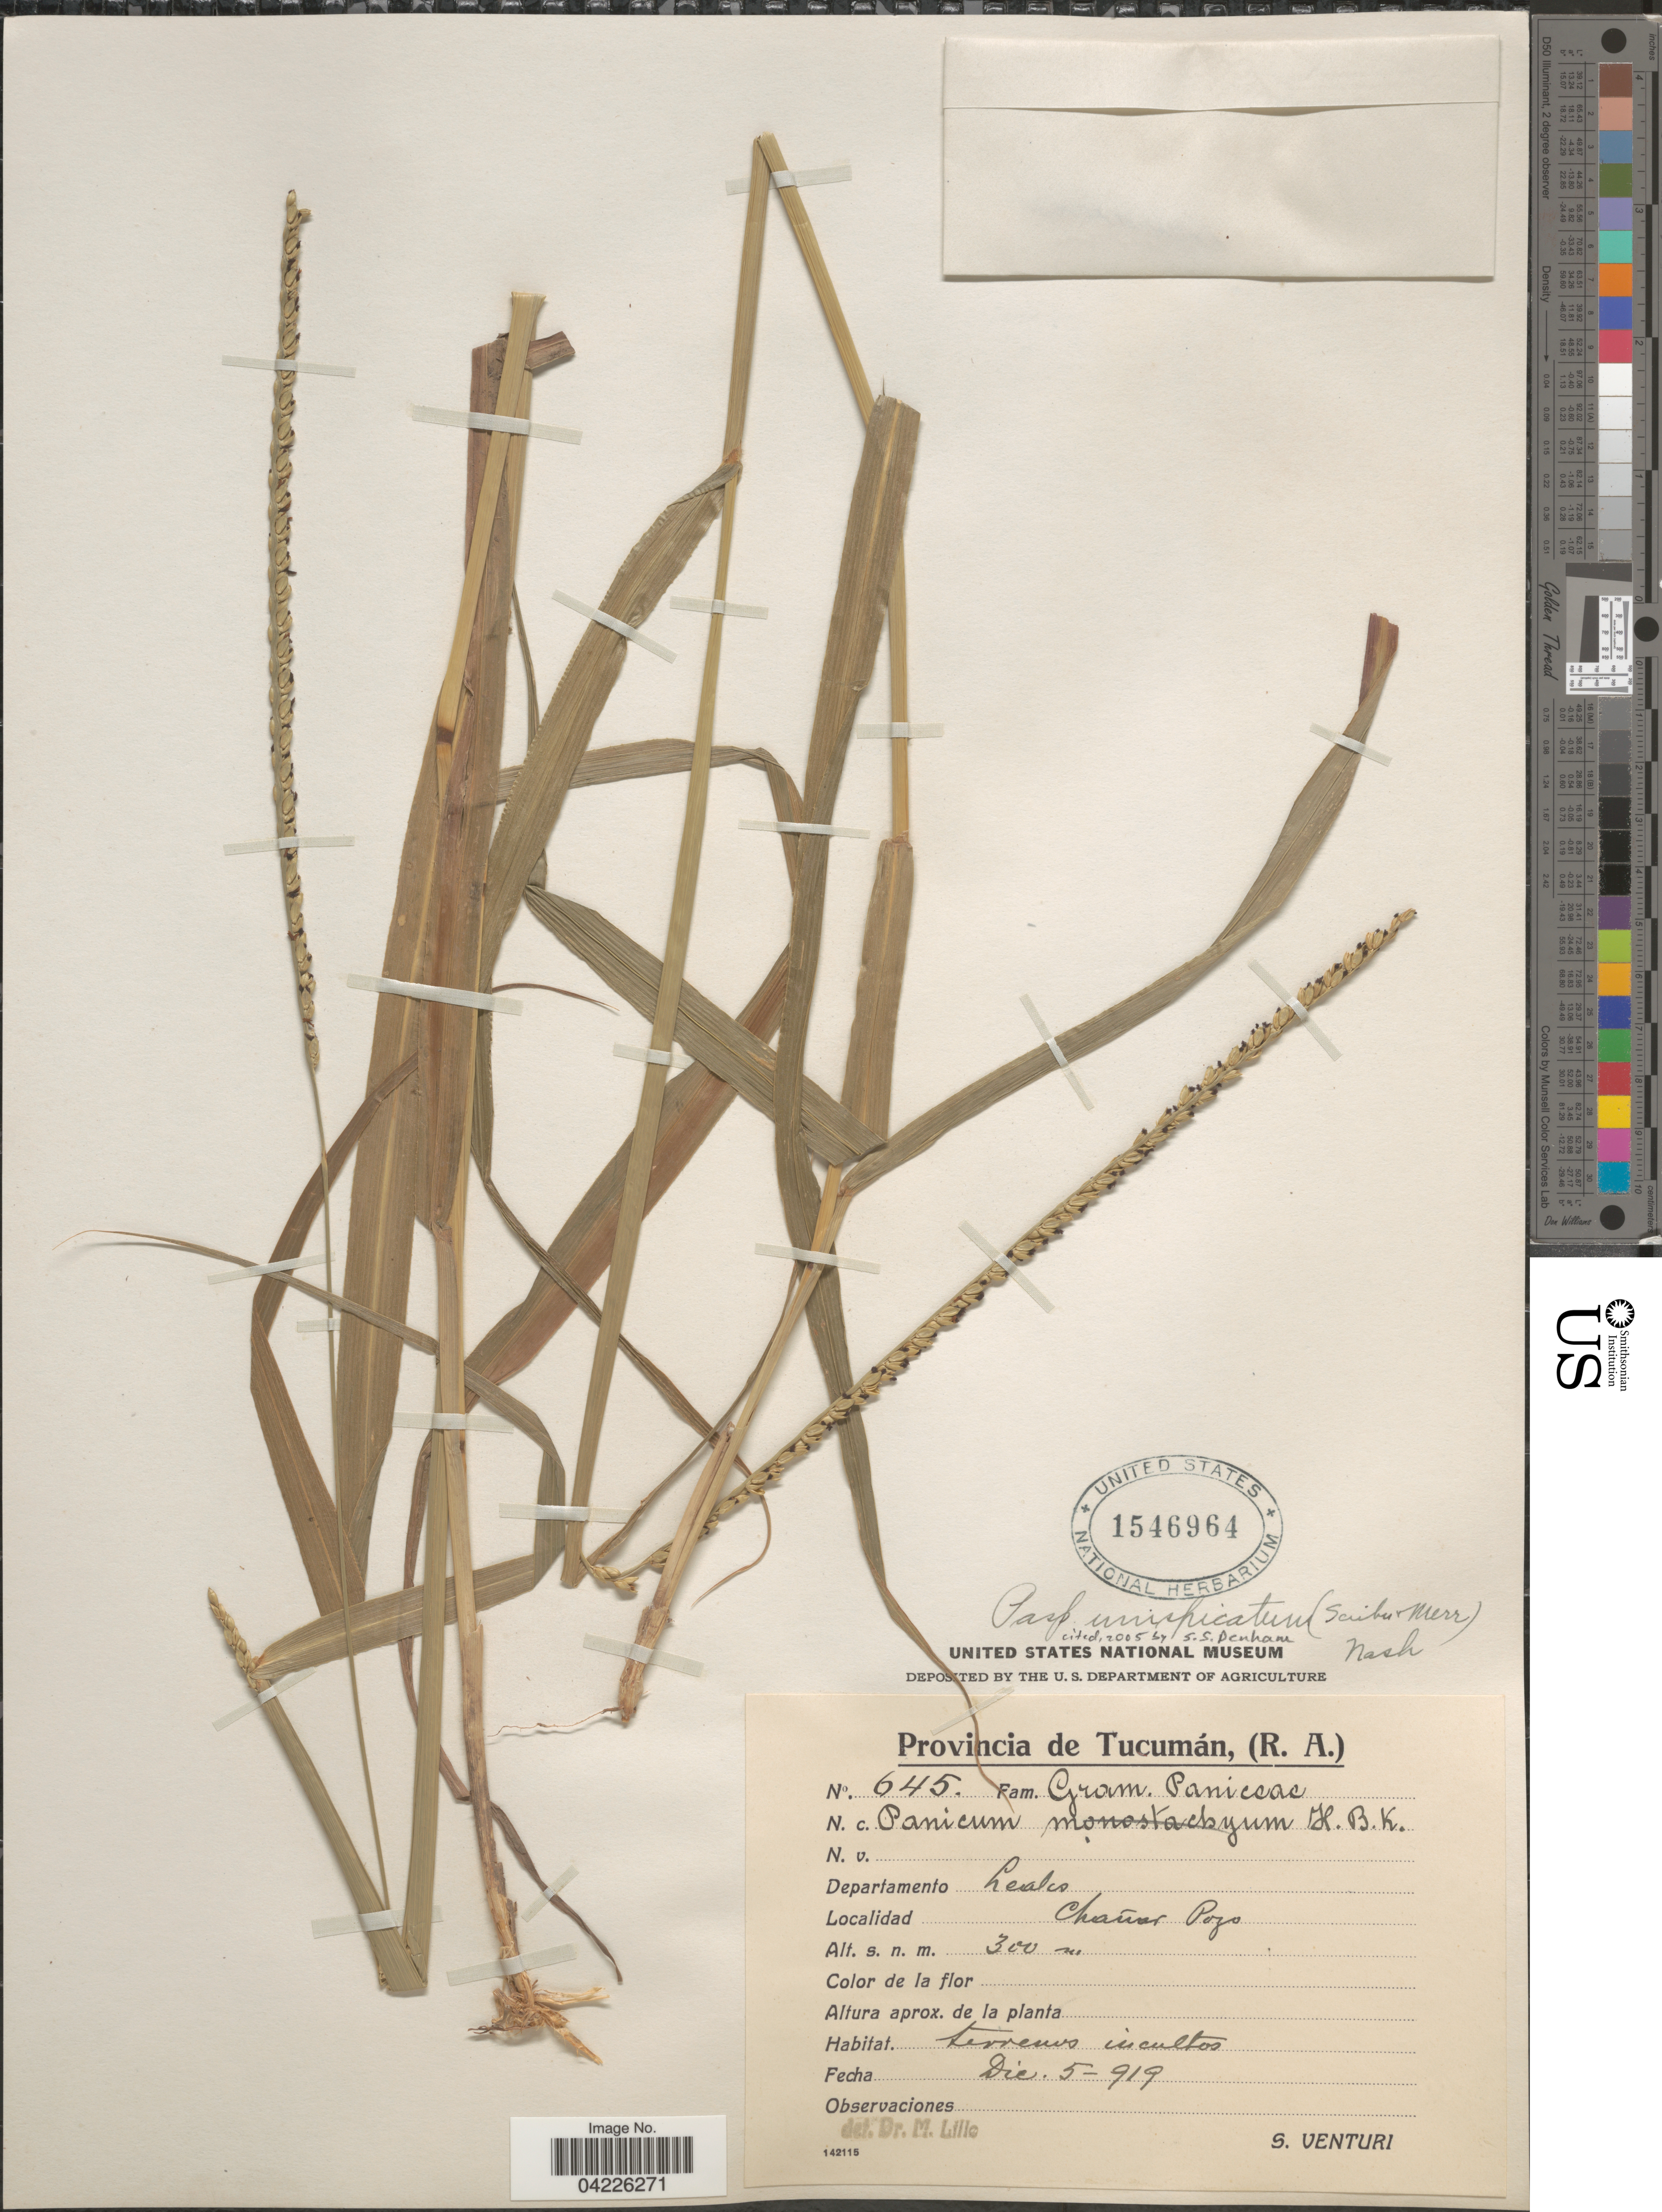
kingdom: Plantae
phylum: Tracheophyta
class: Liliopsida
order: Poales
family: Poaceae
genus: Paspalum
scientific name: Paspalum unispicatum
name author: (Scribn. & Merr.) Nash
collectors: S. Venturi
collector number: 645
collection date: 1919-12-05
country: Argentina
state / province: Tucuman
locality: Departamento Leales. Chañar Pozo.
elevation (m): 300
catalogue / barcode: US 1546964